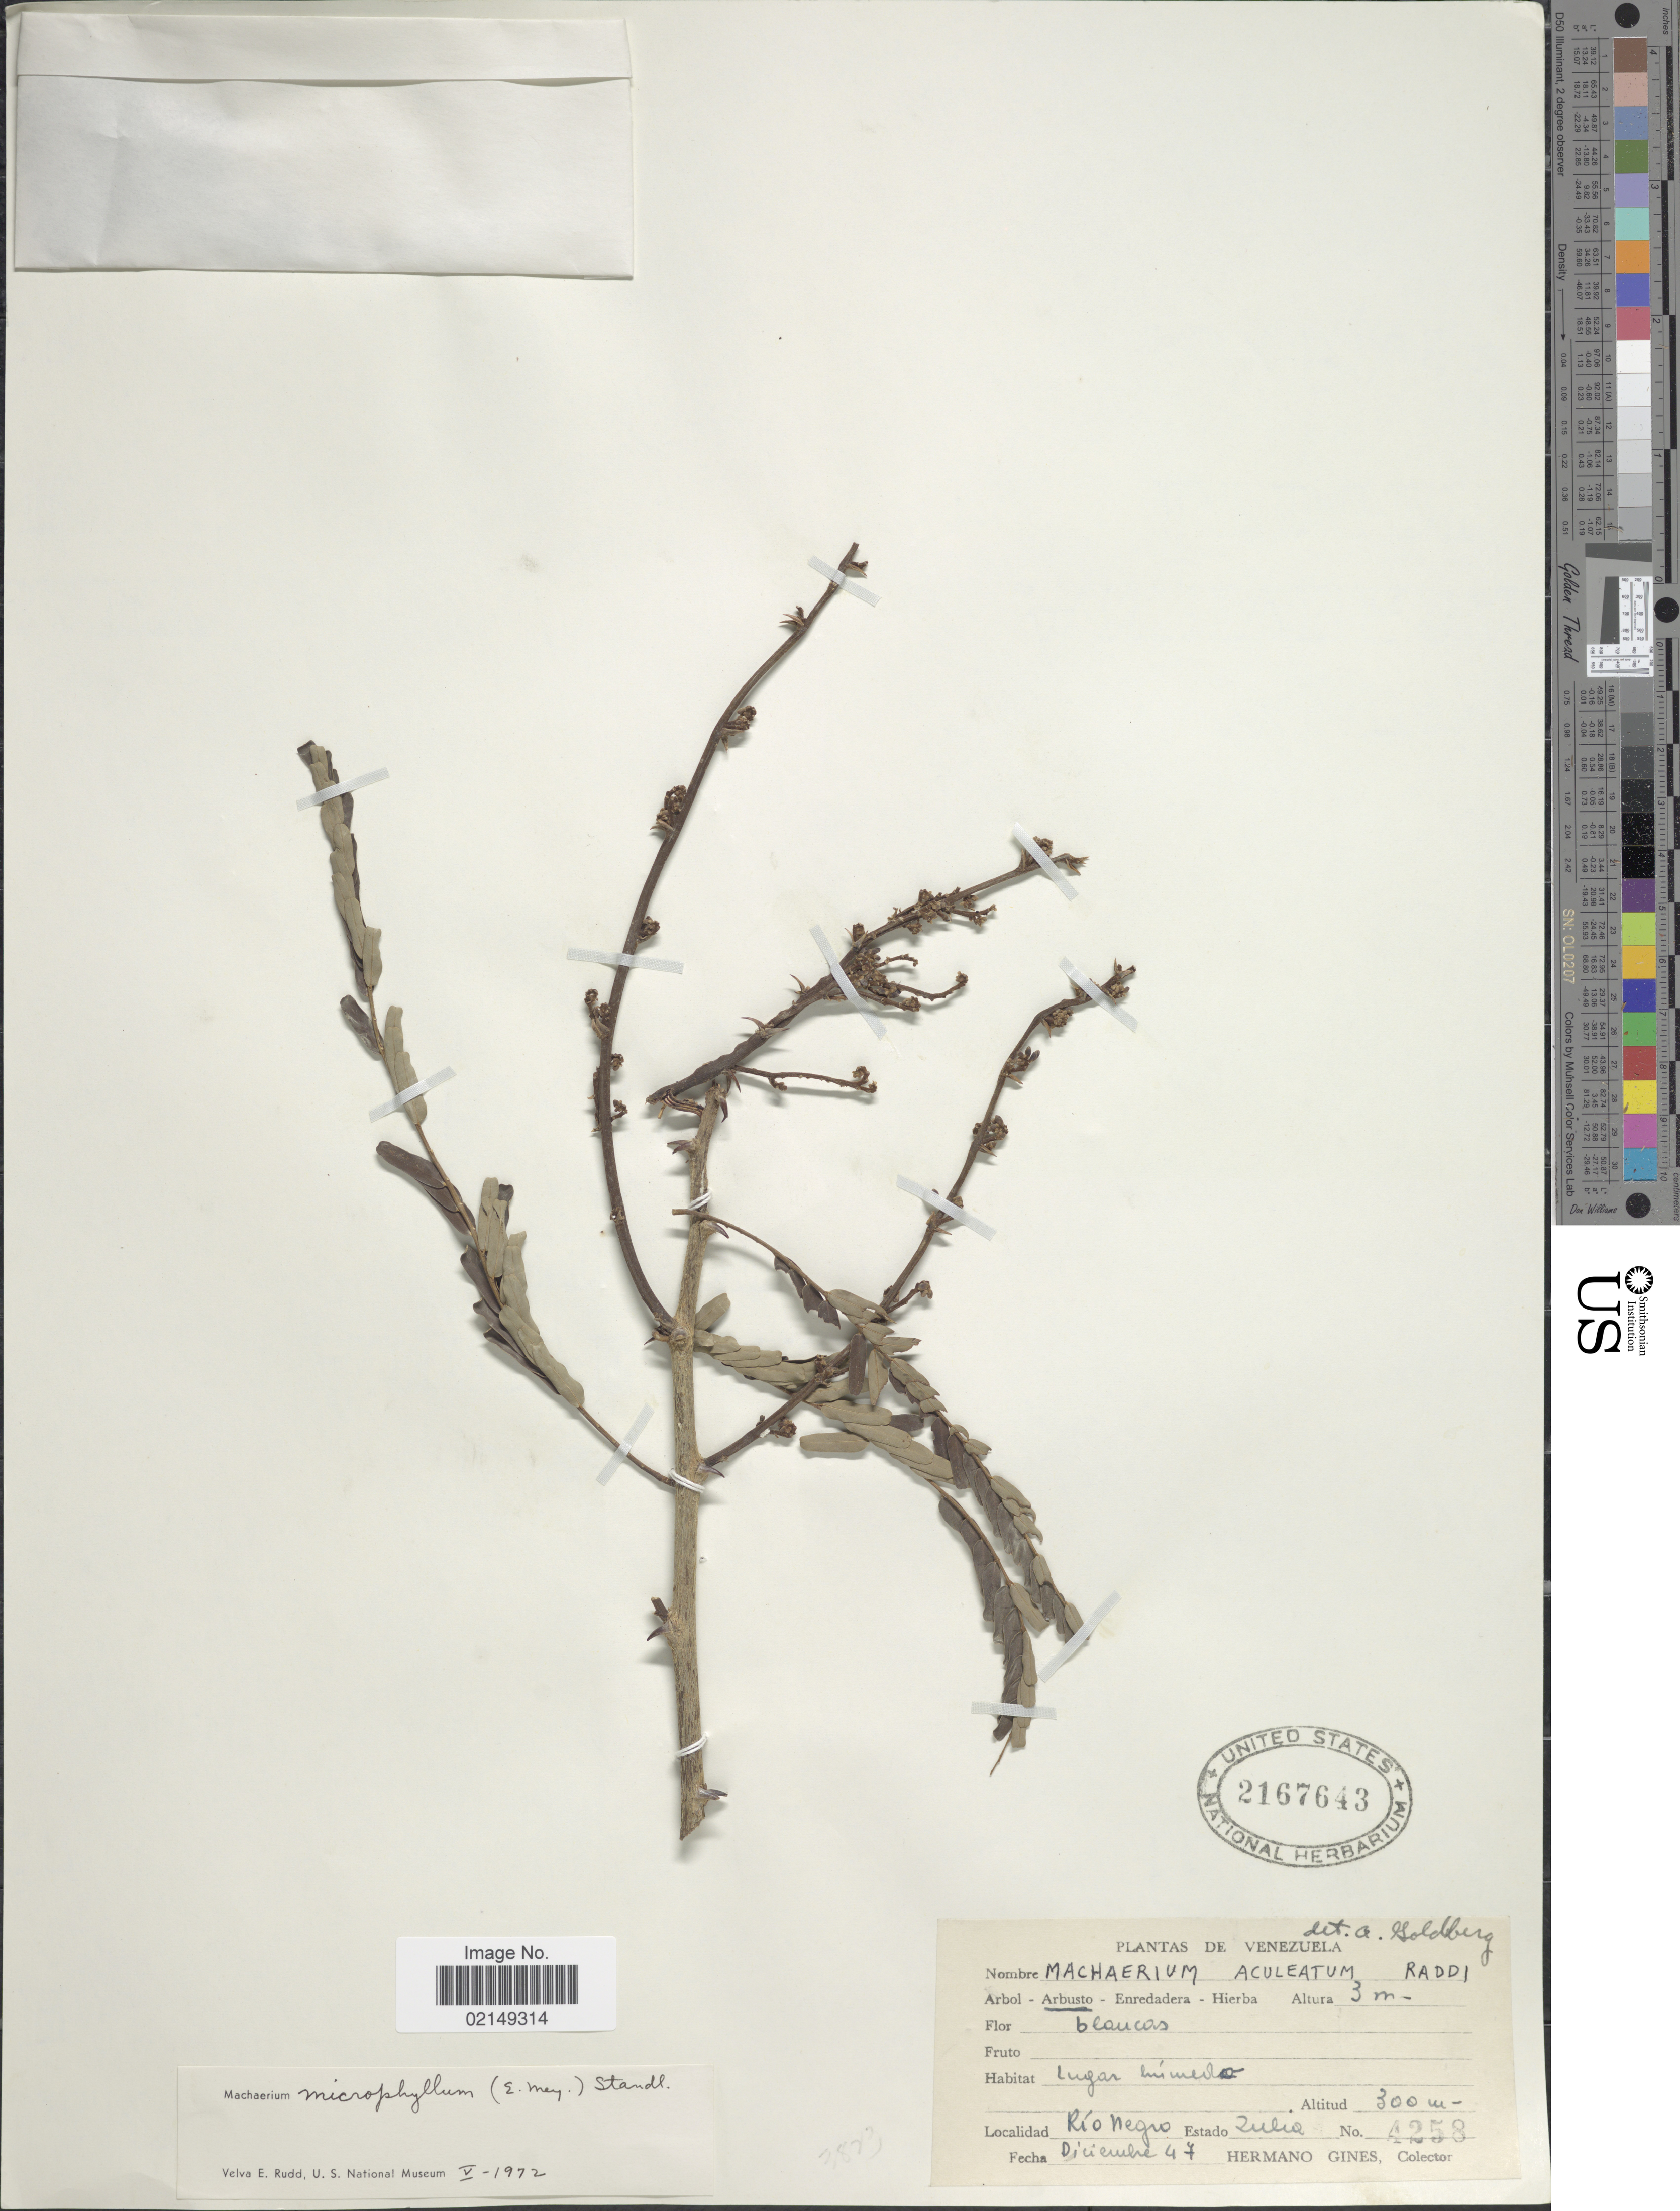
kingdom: Plantae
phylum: Tracheophyta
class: Magnoliopsida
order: Fabales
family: Fabaceae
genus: Machaerium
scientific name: Machaerium microphyllum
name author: Standl.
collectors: Bro. Gines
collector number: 4258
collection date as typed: Transcribed d/m/y: /12/47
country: Venezuela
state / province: Zulia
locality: Rio Negro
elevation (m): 300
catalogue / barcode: US 2167643